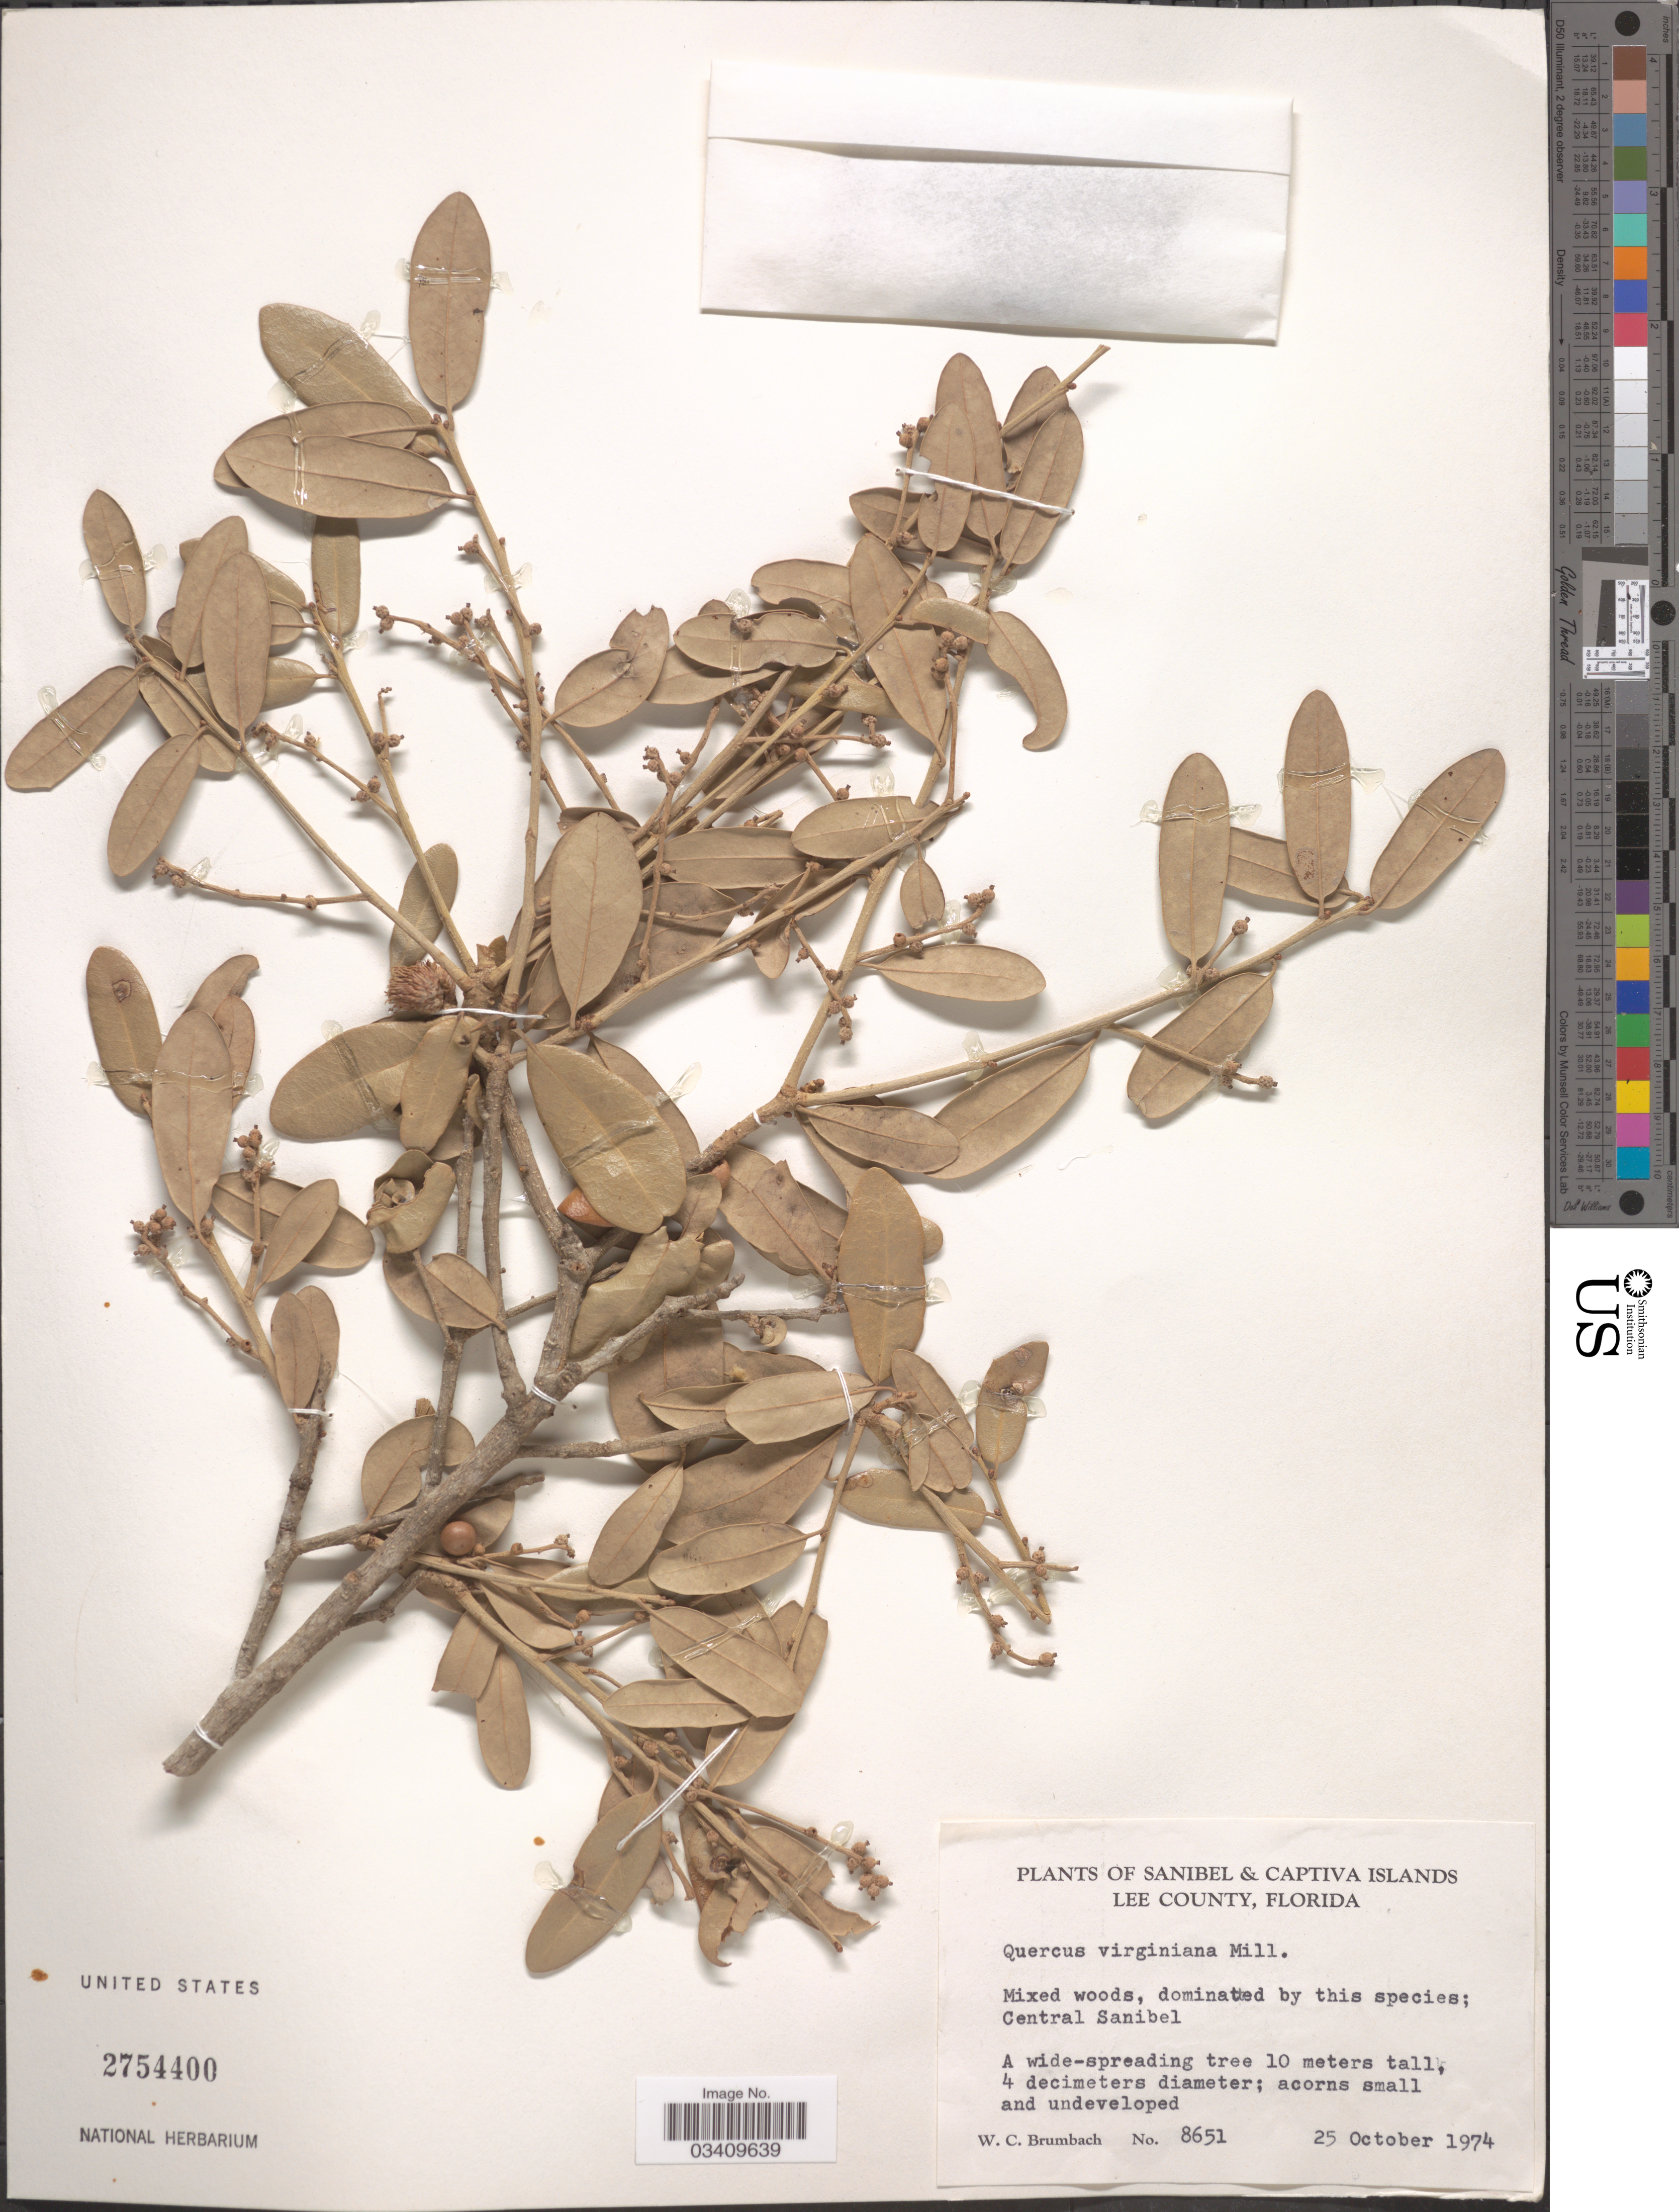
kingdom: Plantae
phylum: Tracheophyta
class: Magnoliopsida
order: Fagales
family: Fagaceae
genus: Quercus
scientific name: Quercus virginiana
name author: Mill.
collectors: W. C. Brumbach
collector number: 8651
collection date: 1974-10-25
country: United States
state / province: Florida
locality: Sanibel Islands. Lee County. Central Sanibel.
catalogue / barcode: US 2754400